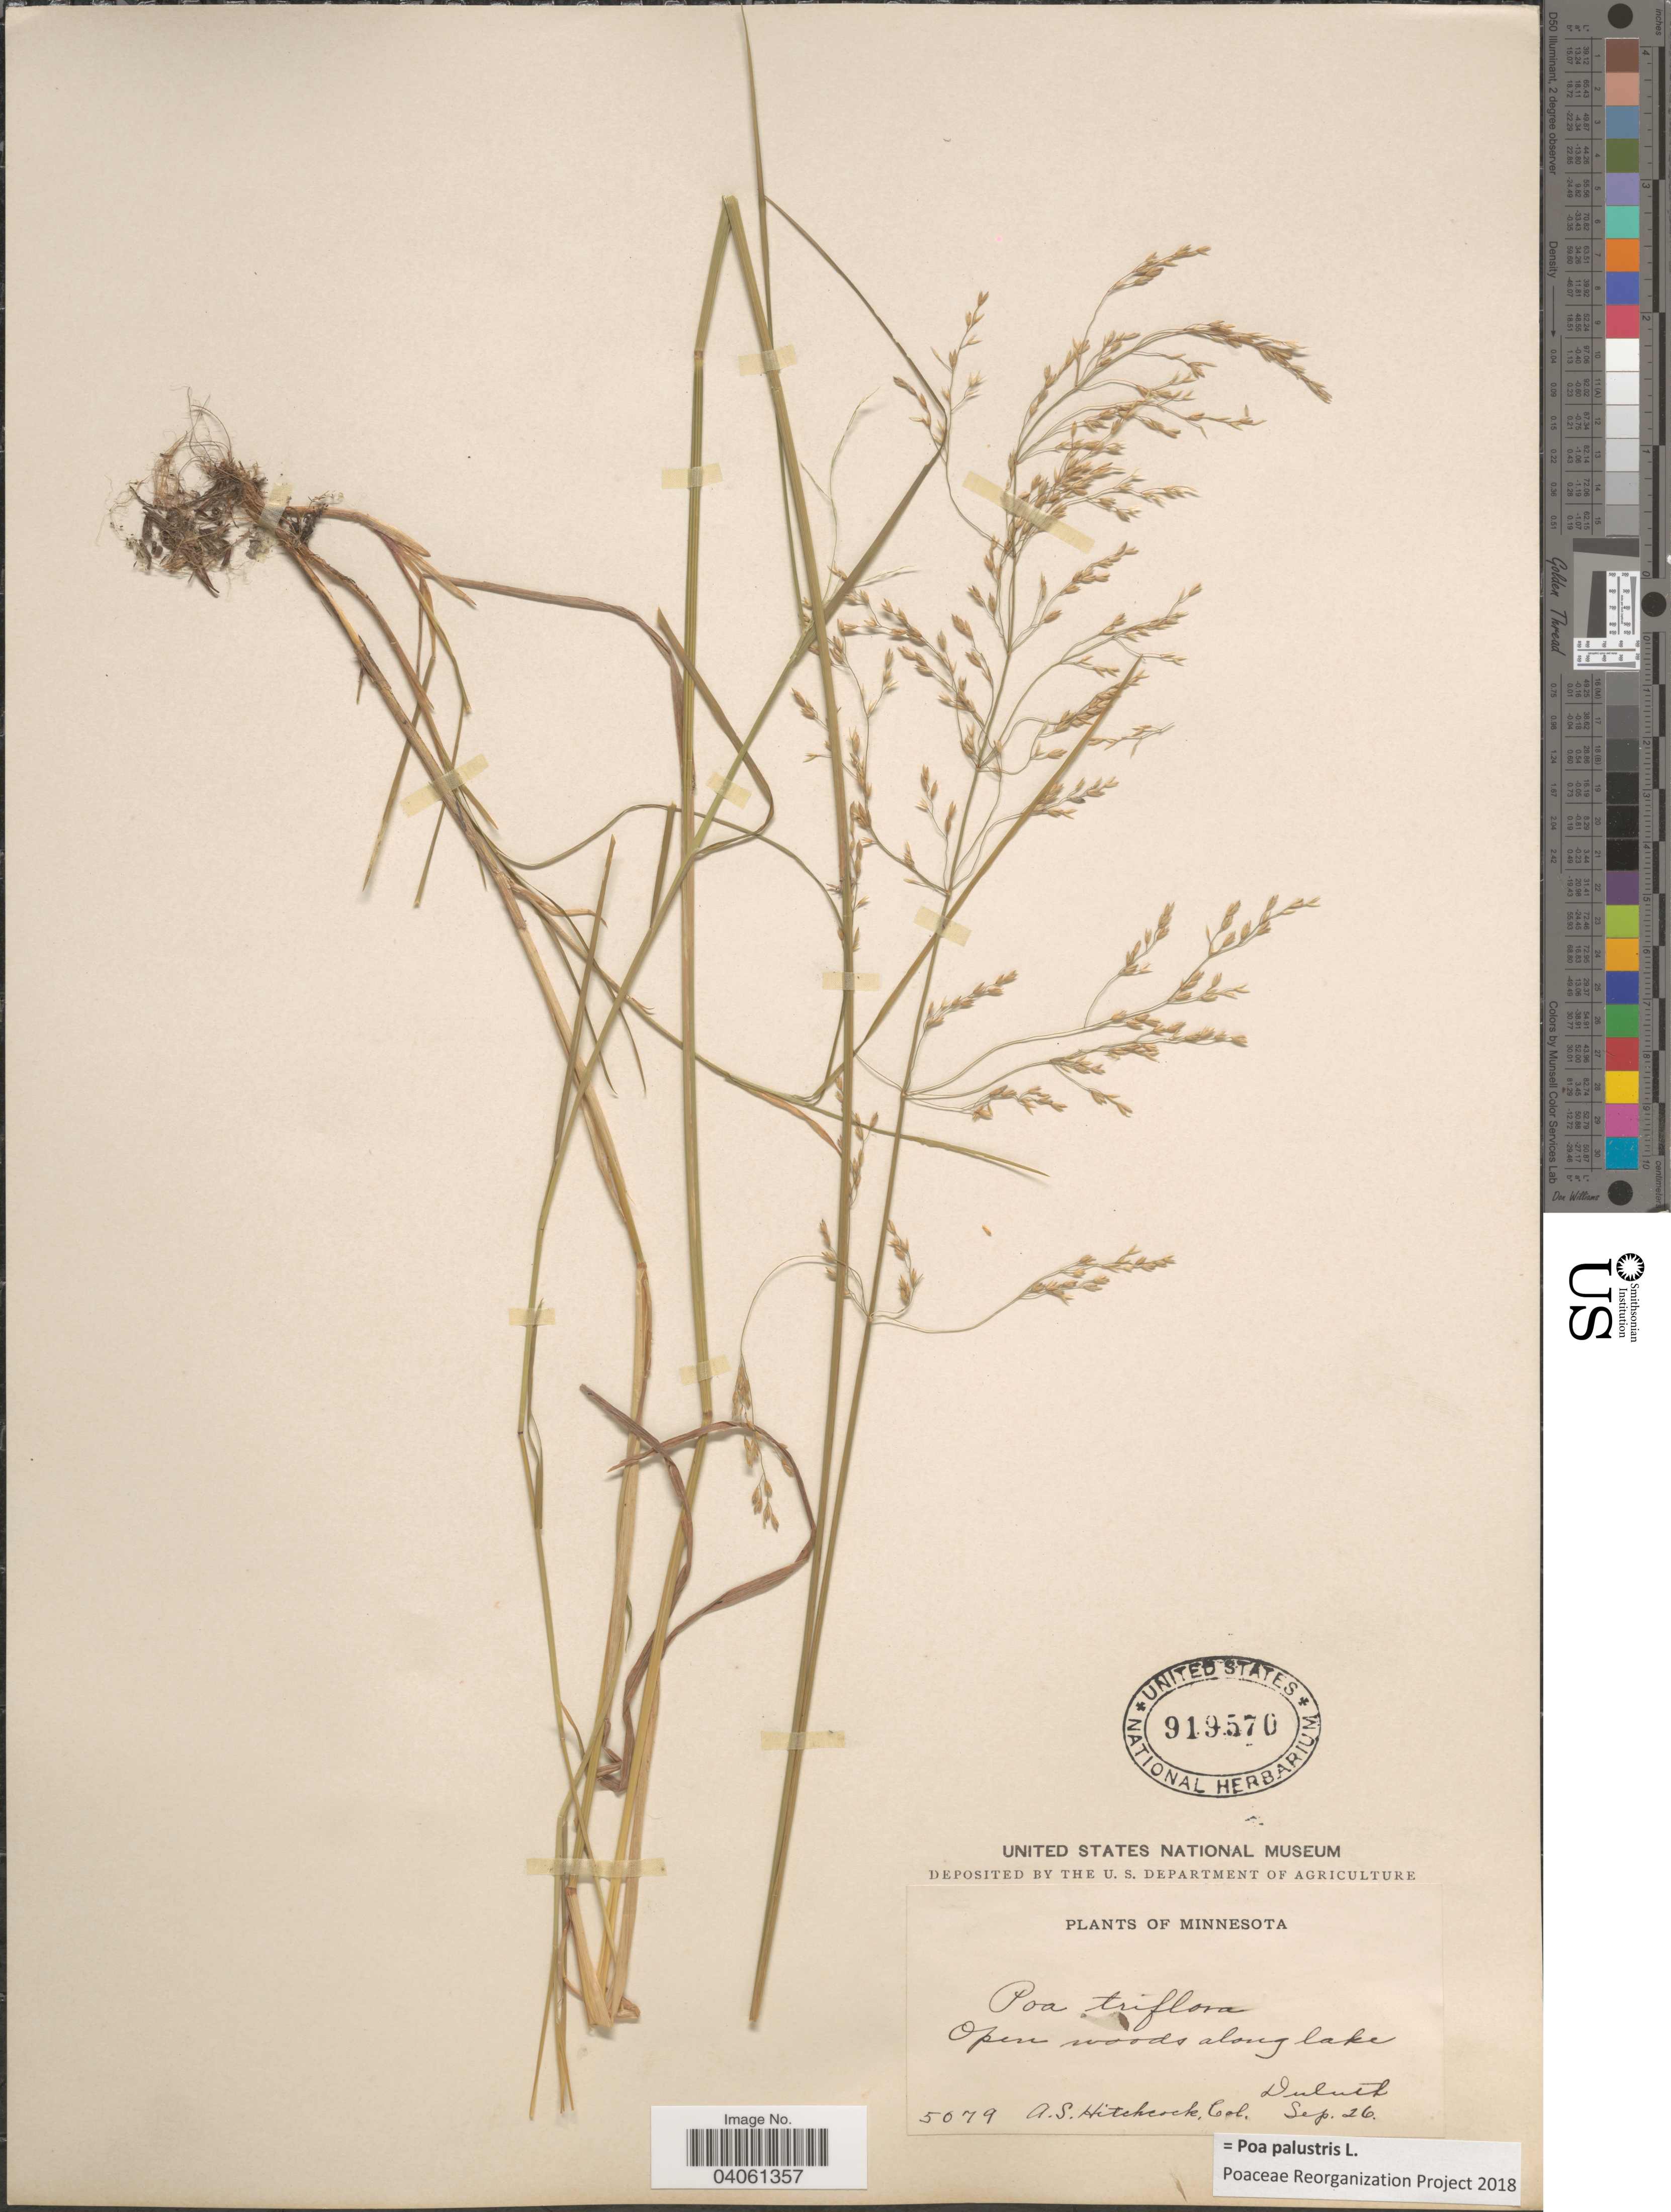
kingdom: Plantae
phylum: Tracheophyta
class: Liliopsida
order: Poales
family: Poaceae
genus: Poa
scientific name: Poa palustris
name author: L.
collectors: A. S. Hitchcock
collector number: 5079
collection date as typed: Transcribed d/m/y: /9/26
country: United States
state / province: Minnesota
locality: Open woods along lake. Duluth.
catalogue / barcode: US 919570